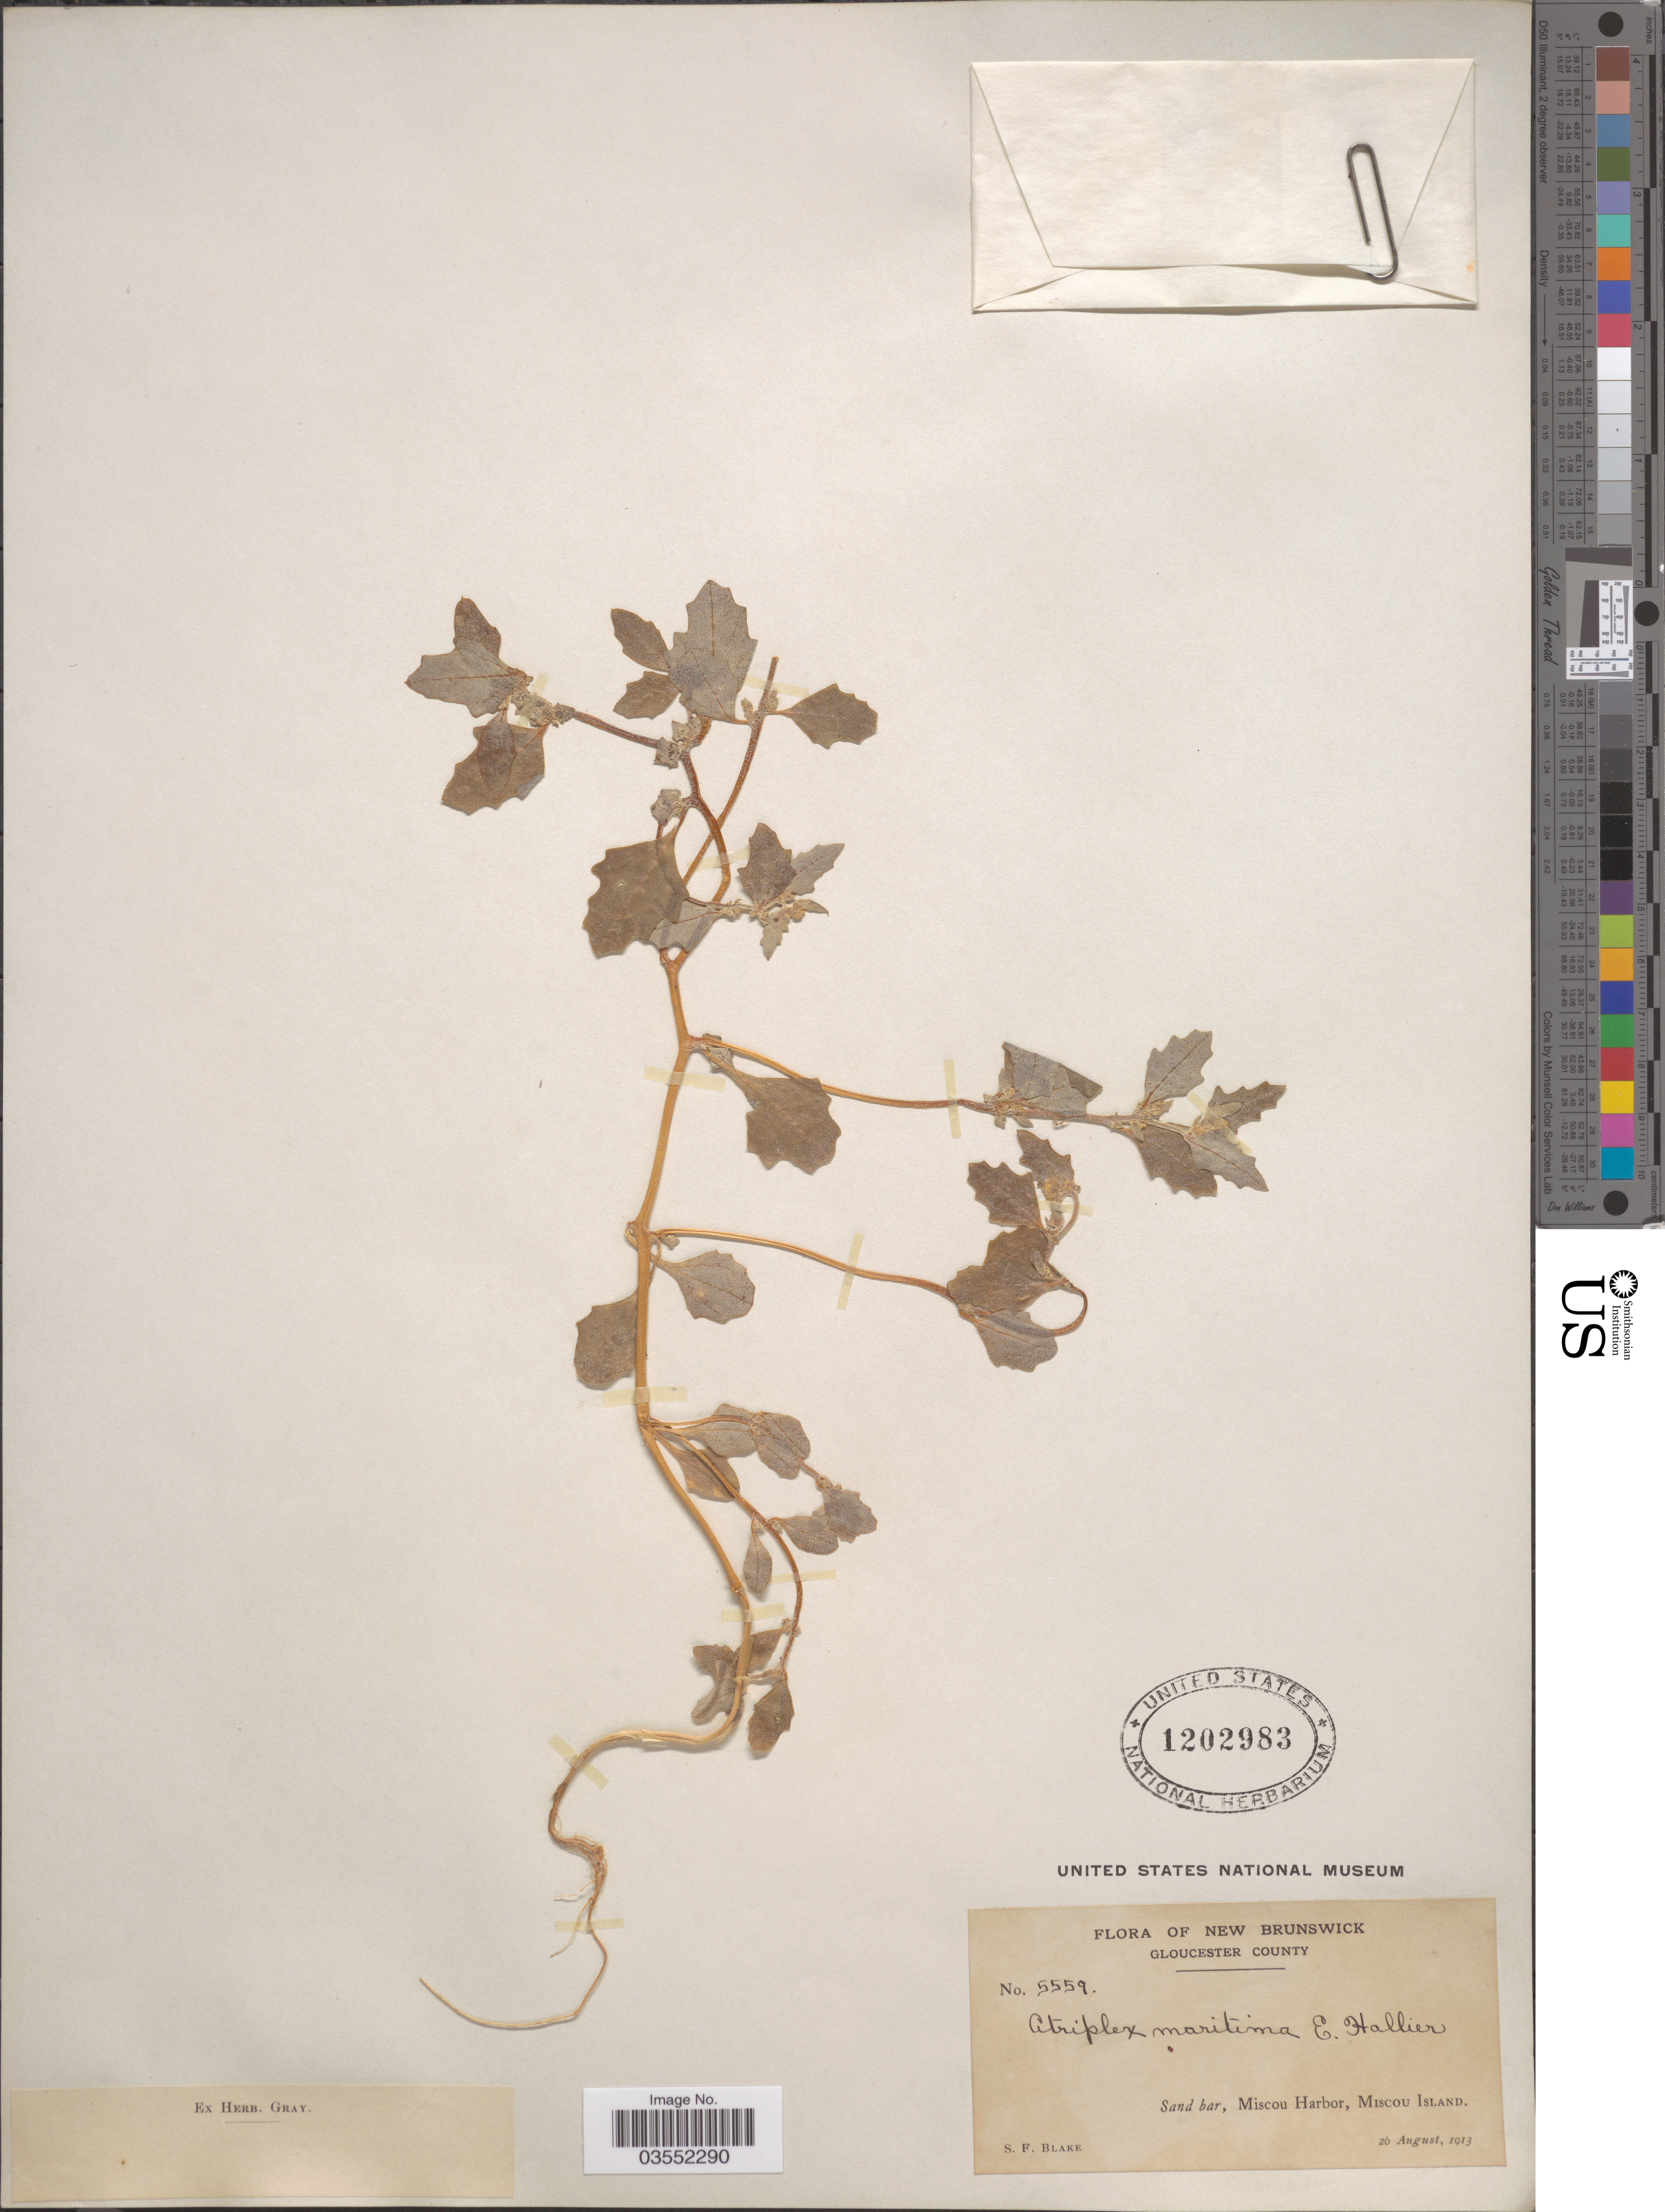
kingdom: Plantae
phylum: Tracheophyta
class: Magnoliopsida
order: Caryophyllales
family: Amaranthaceae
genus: Atriplex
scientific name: Atriplex maritima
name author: Pall.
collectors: S. Blake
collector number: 5559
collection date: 1913-08-26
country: Canada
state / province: New Brunswick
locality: Gloucester County. Sand bar, Miscou Harbor, Miscou Island.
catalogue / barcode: US 1202983